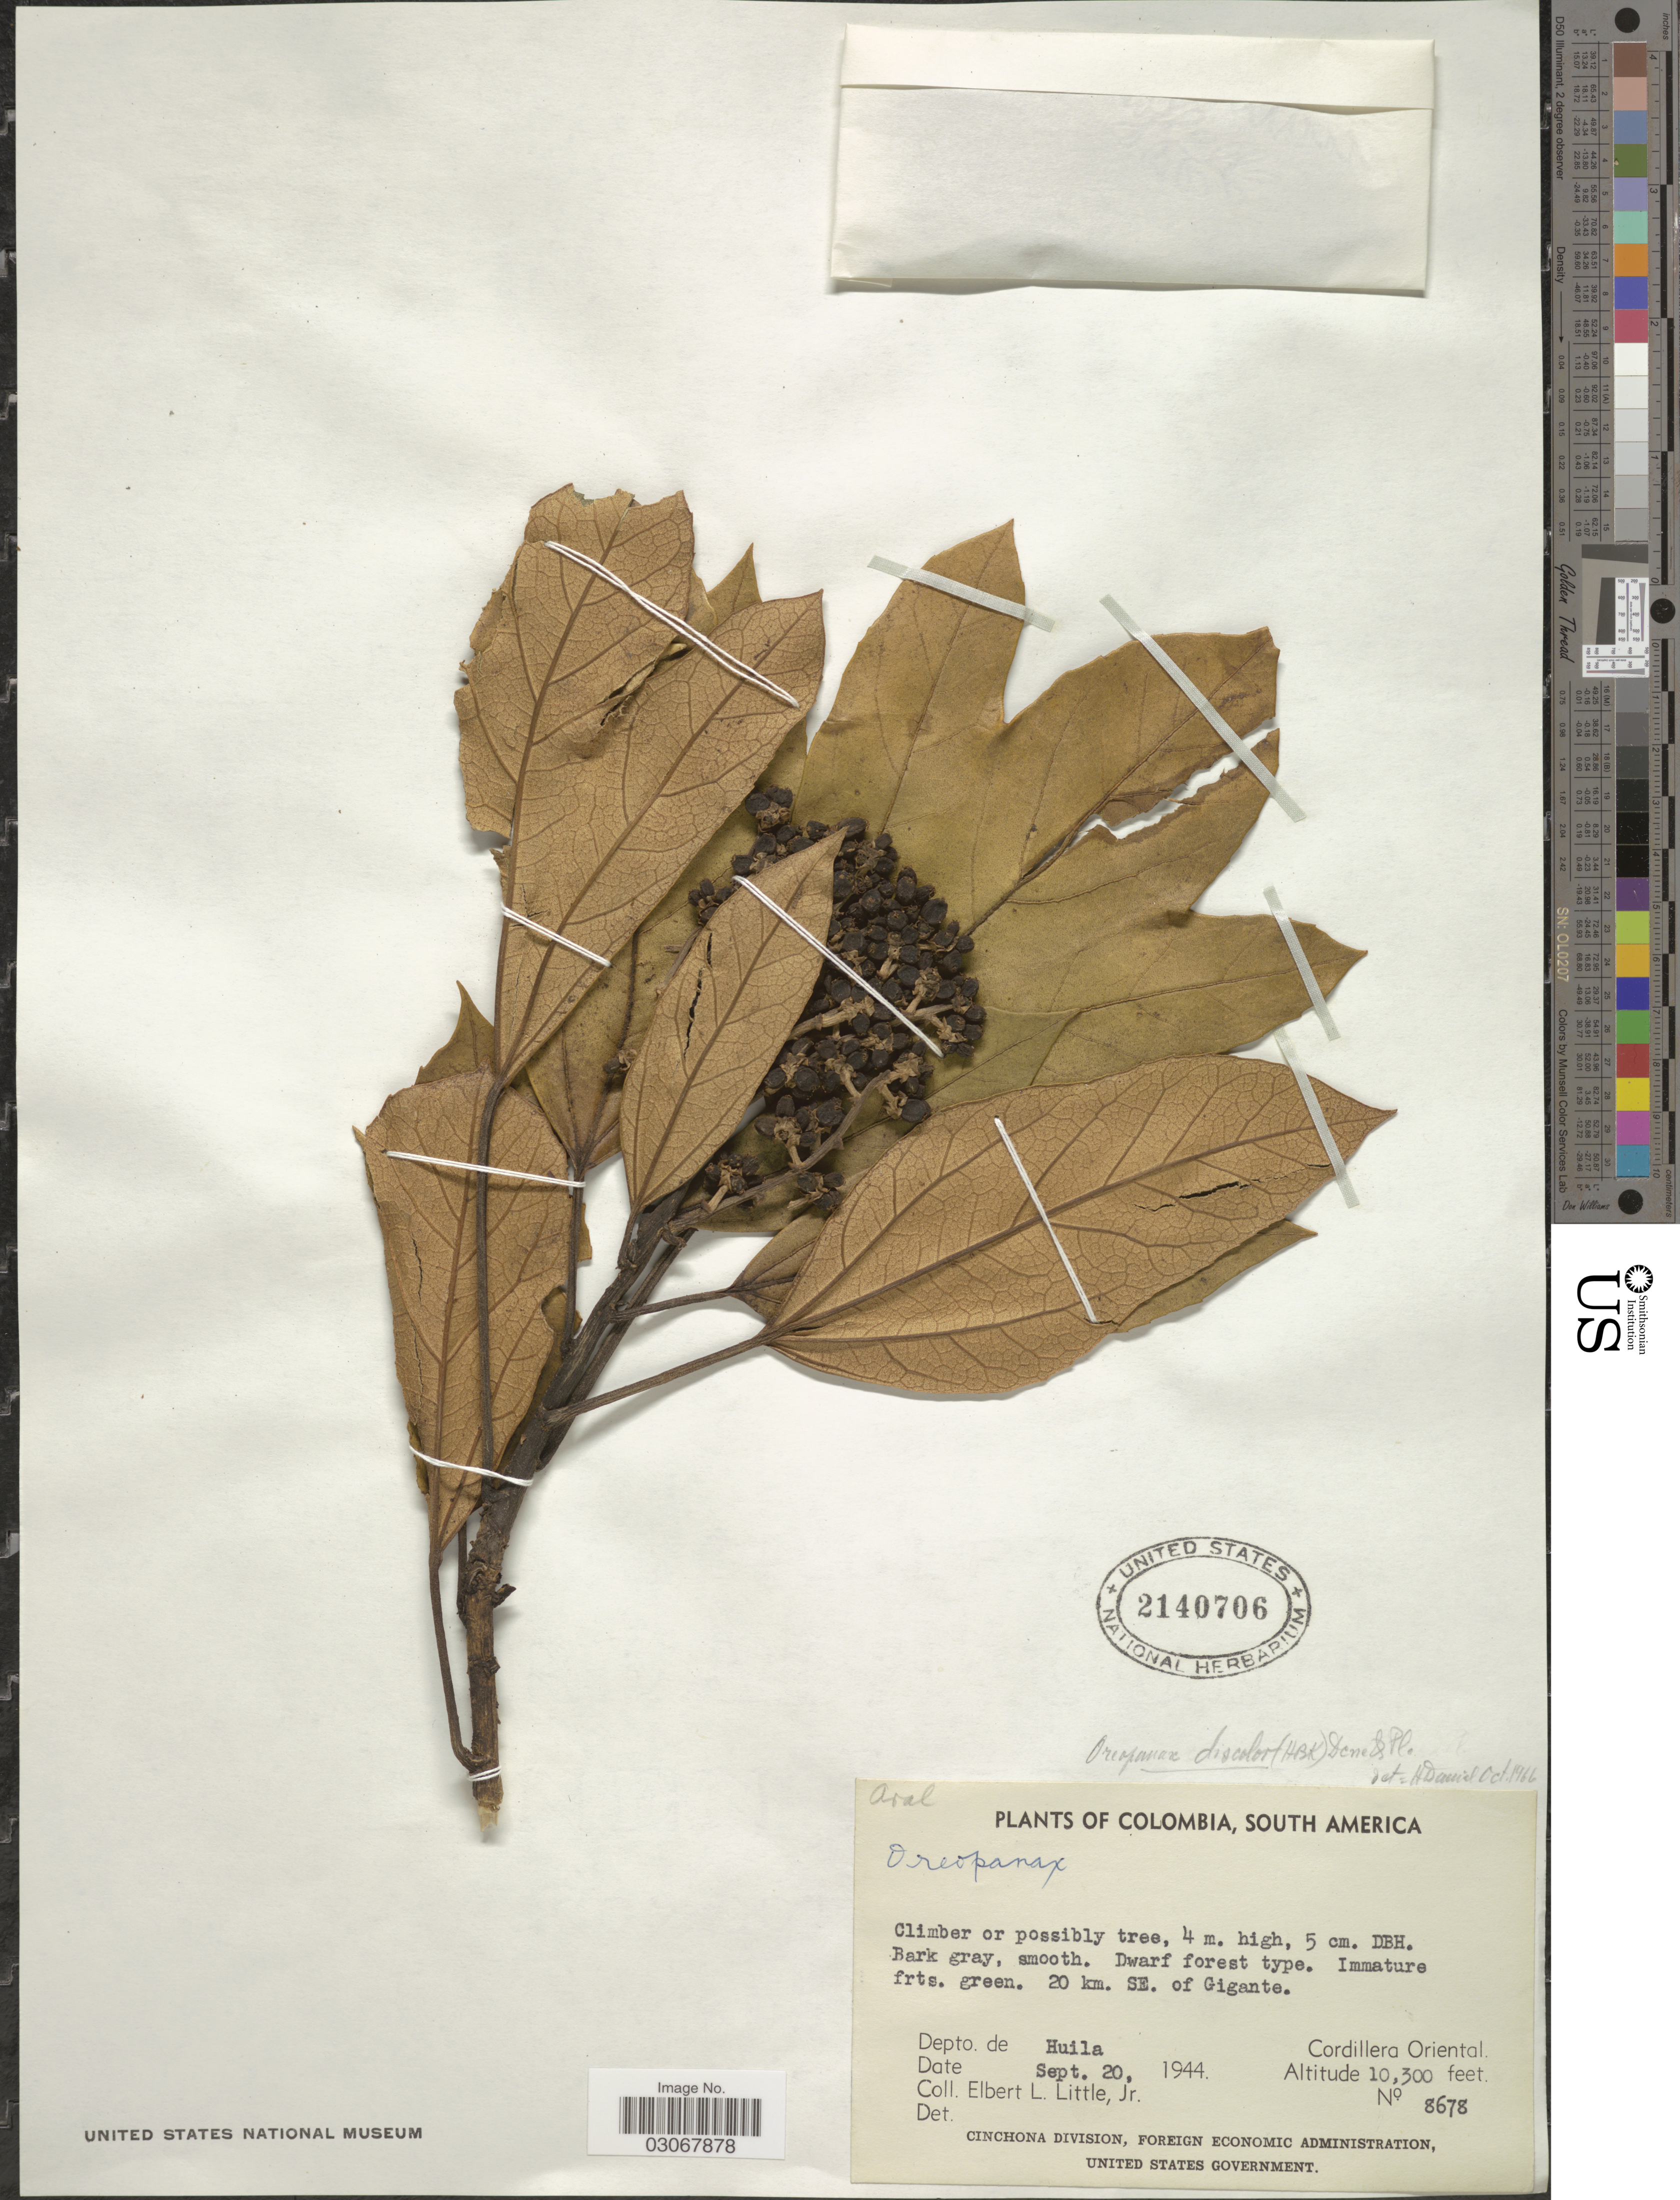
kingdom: Plantae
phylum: Tracheophyta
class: Magnoliopsida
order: Apiales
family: Araliaceae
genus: Oreopanax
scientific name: Oreopanax discolor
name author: (Kunth) Decne. & Planch.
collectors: E. L. Little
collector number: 8678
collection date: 1944-09-20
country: Colombia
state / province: Huila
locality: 20 km. SE. of Gigante. Depto. de Huila. Cordillera Oriental.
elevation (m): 3139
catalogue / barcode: US 2140706